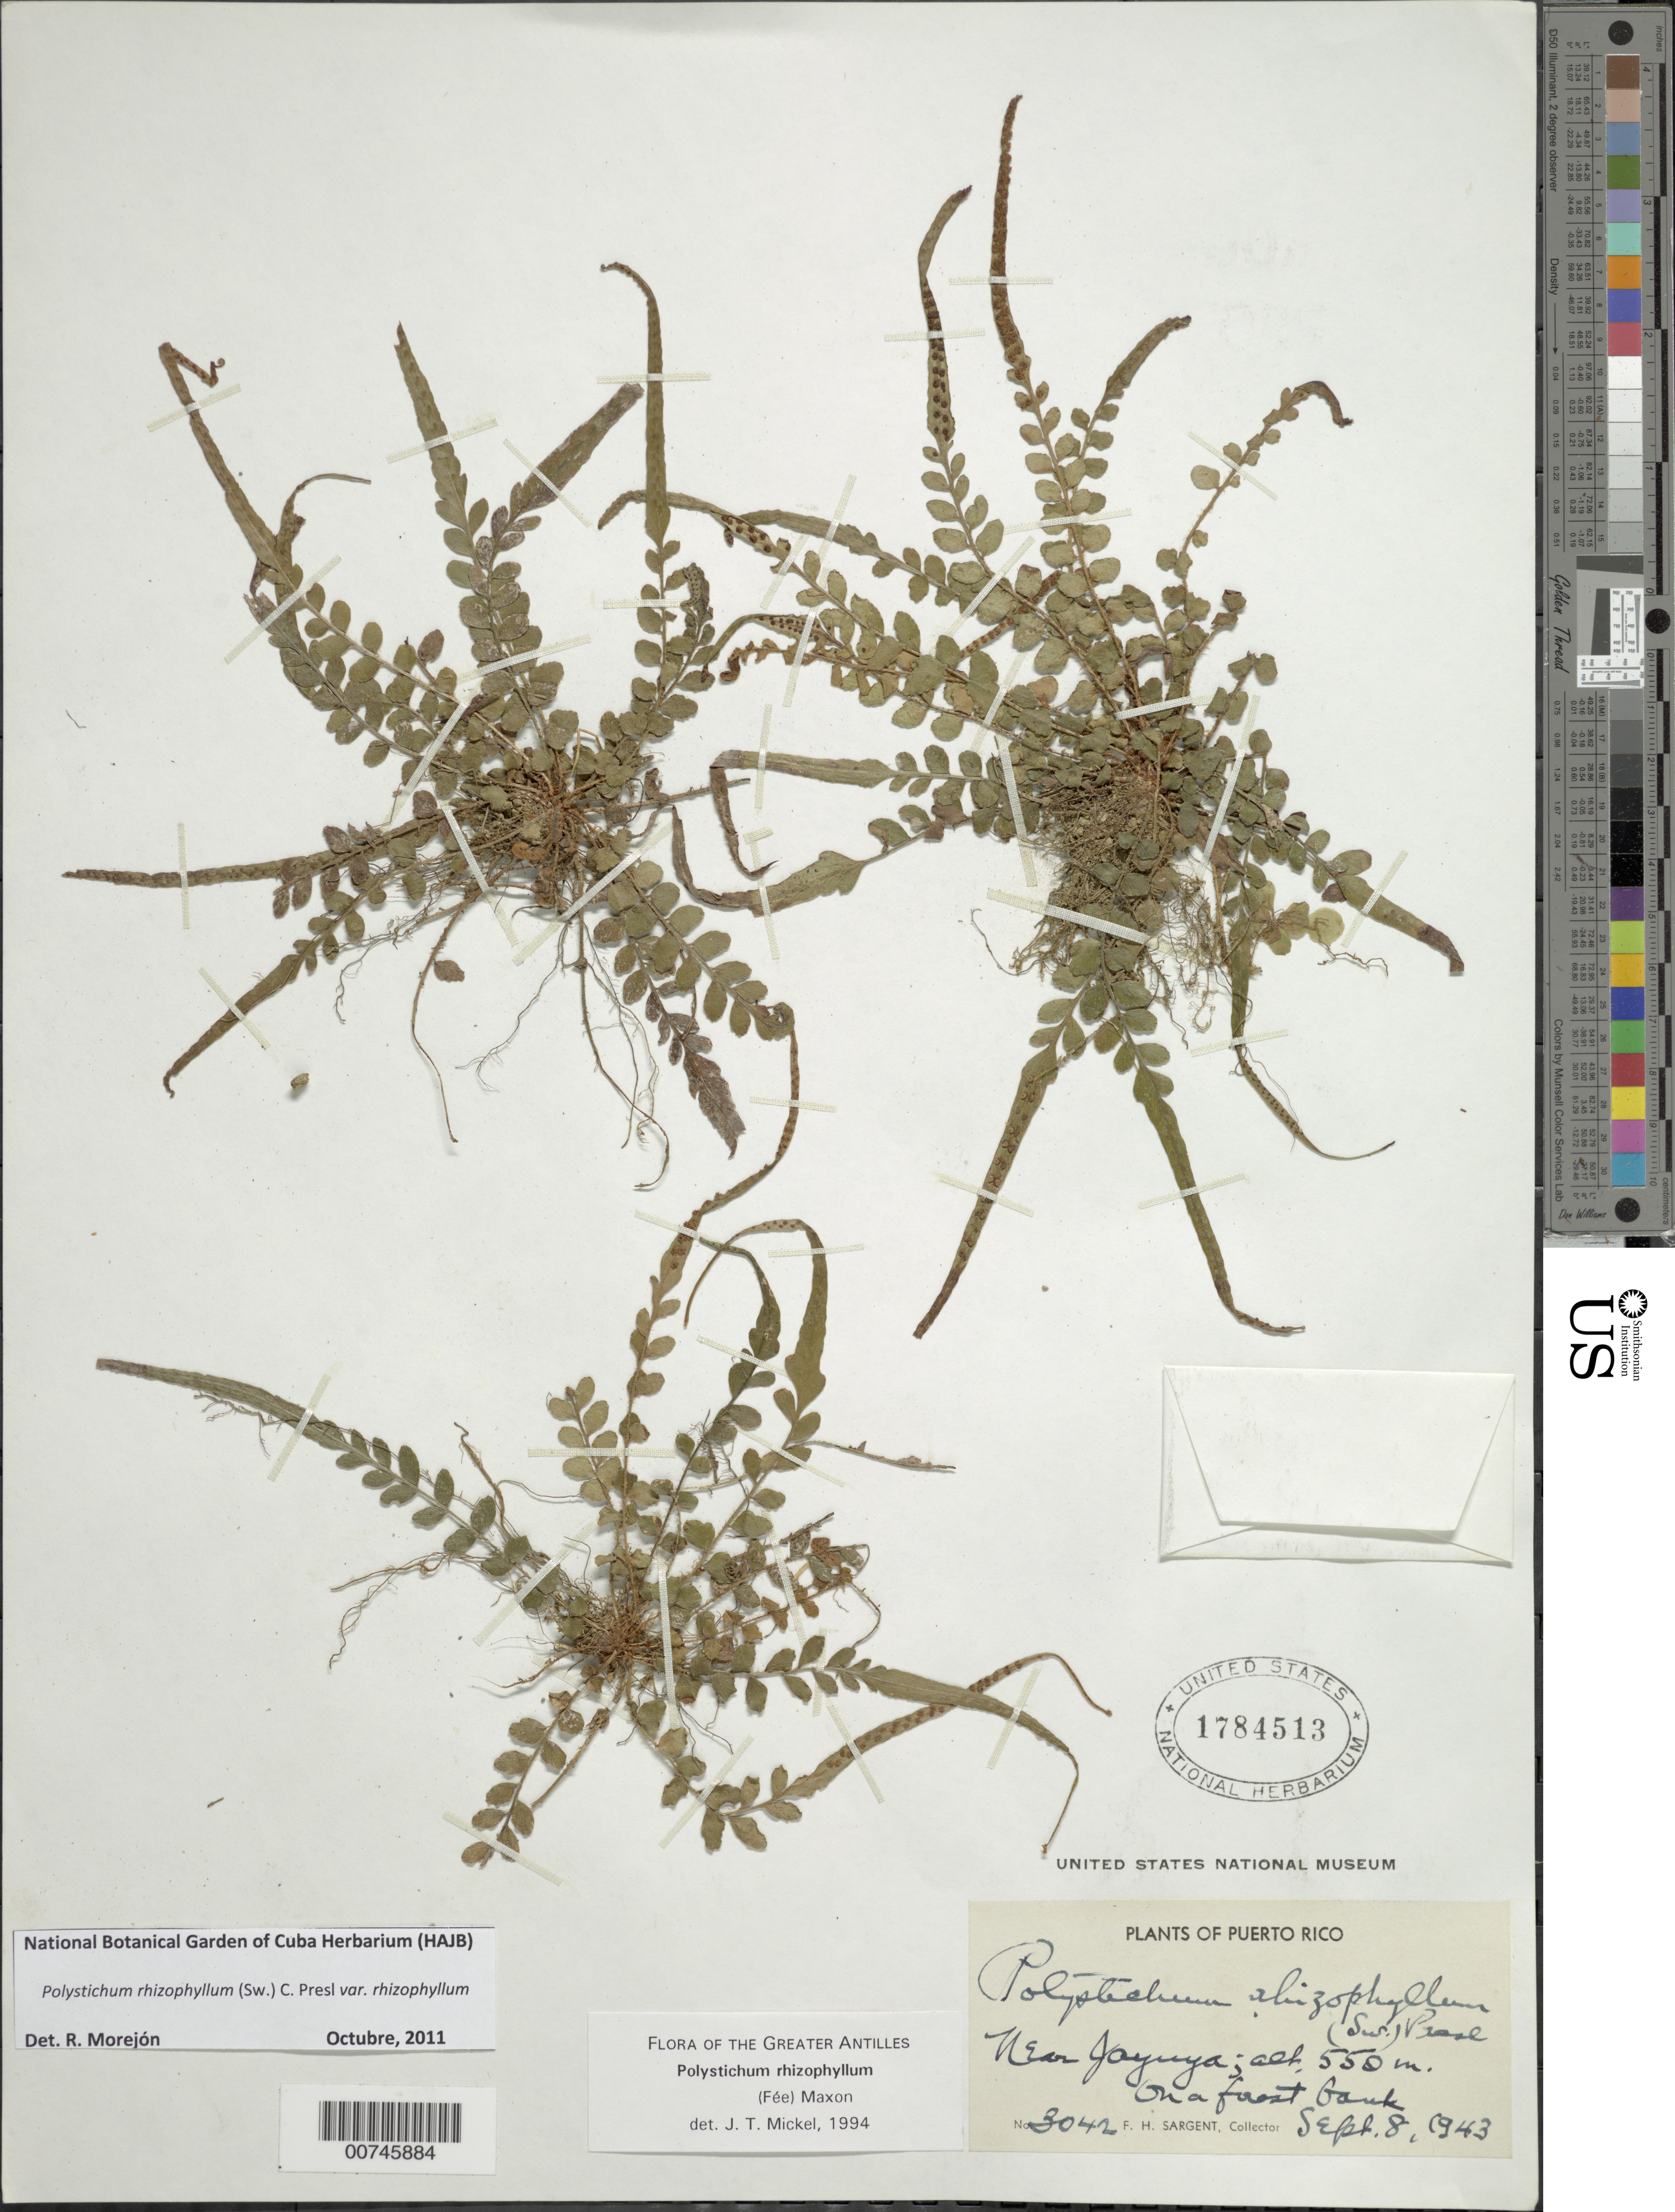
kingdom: Plantae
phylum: Tracheophyta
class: Polypodiopsida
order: Polypodiales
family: Dryopteridaceae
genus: Polystichum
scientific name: Polystichum rhizophyllum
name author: (Sw.) C. Presl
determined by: Mickel, J. T., (NY), New York Botanical Garden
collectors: F. H. Sargent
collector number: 3042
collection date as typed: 08 Sep 1943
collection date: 1943-09-08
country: Puerto Rico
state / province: Jayuya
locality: Near Jayuya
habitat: On a forest bank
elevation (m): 550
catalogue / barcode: US 1784513